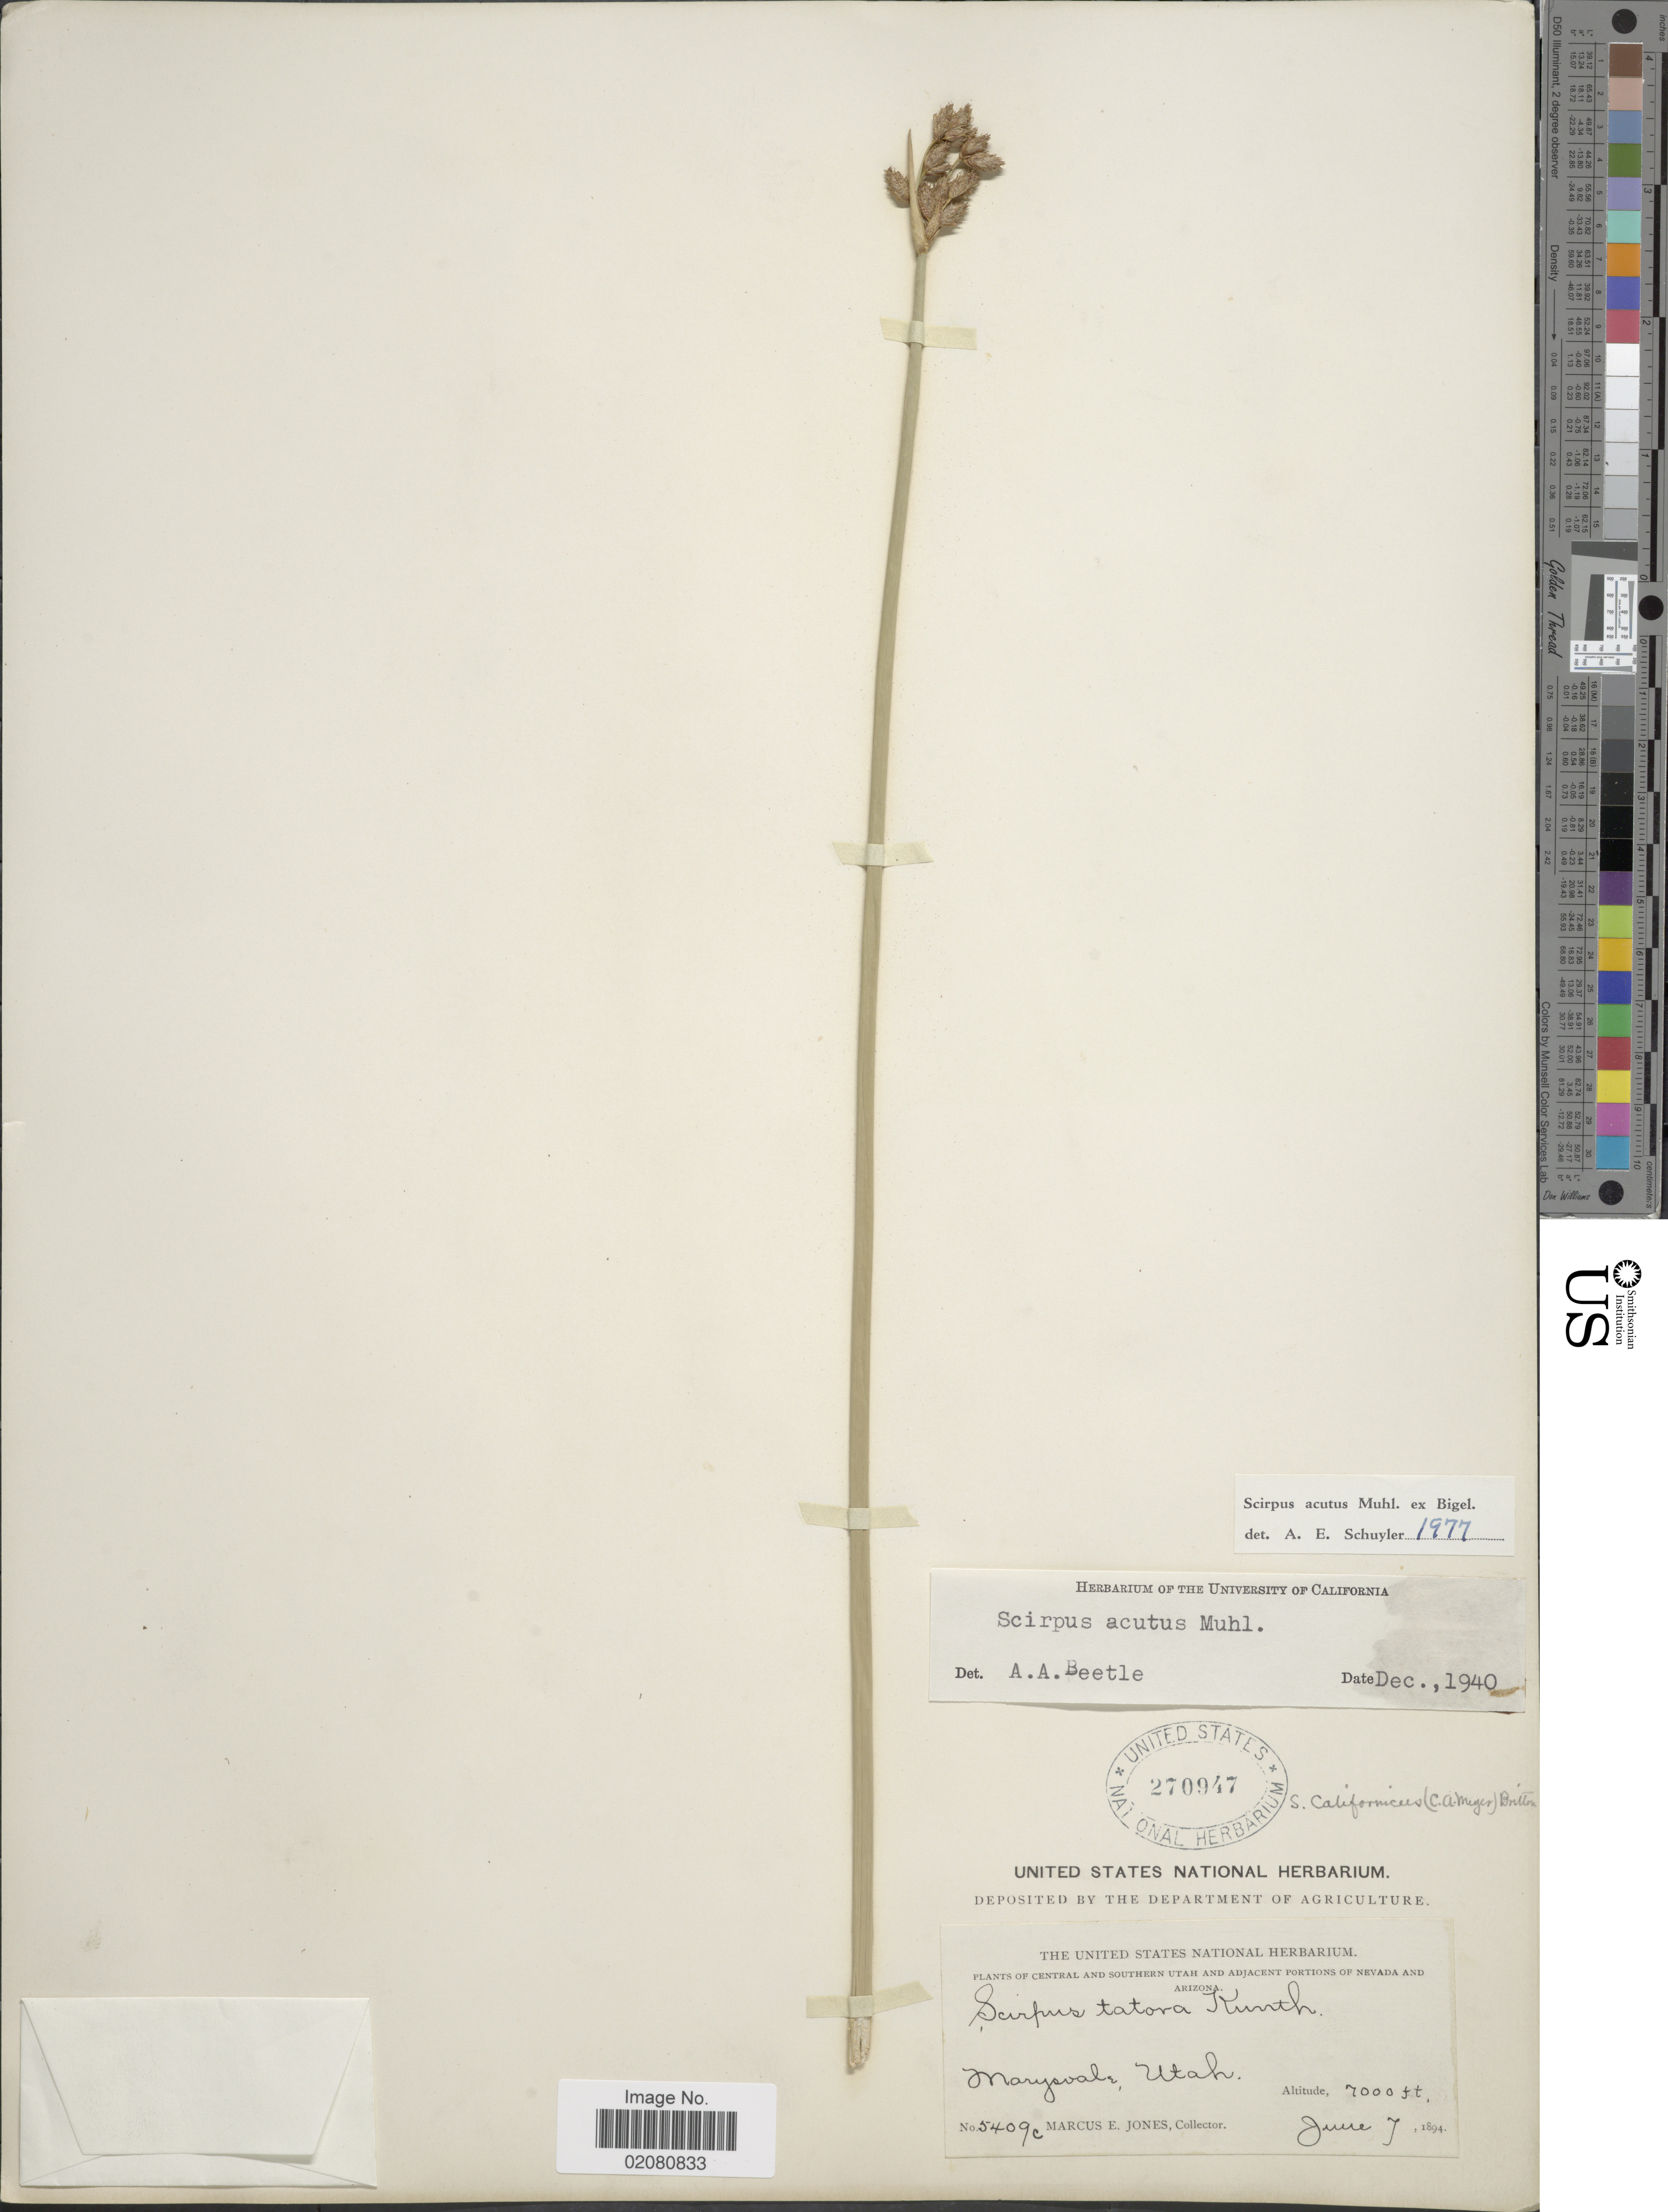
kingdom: Plantae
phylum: Tracheophyta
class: Liliopsida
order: Poales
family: Cyperaceae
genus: Schoenoplectus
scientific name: Schoenoplectus acutus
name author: (Muhl. ex Bigelow) Á. Löve & D. Löve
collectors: M. E. Jones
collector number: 5409c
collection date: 1894-06-07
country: United States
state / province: Utah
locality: Marysvale, Utah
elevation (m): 2134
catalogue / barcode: US 270947